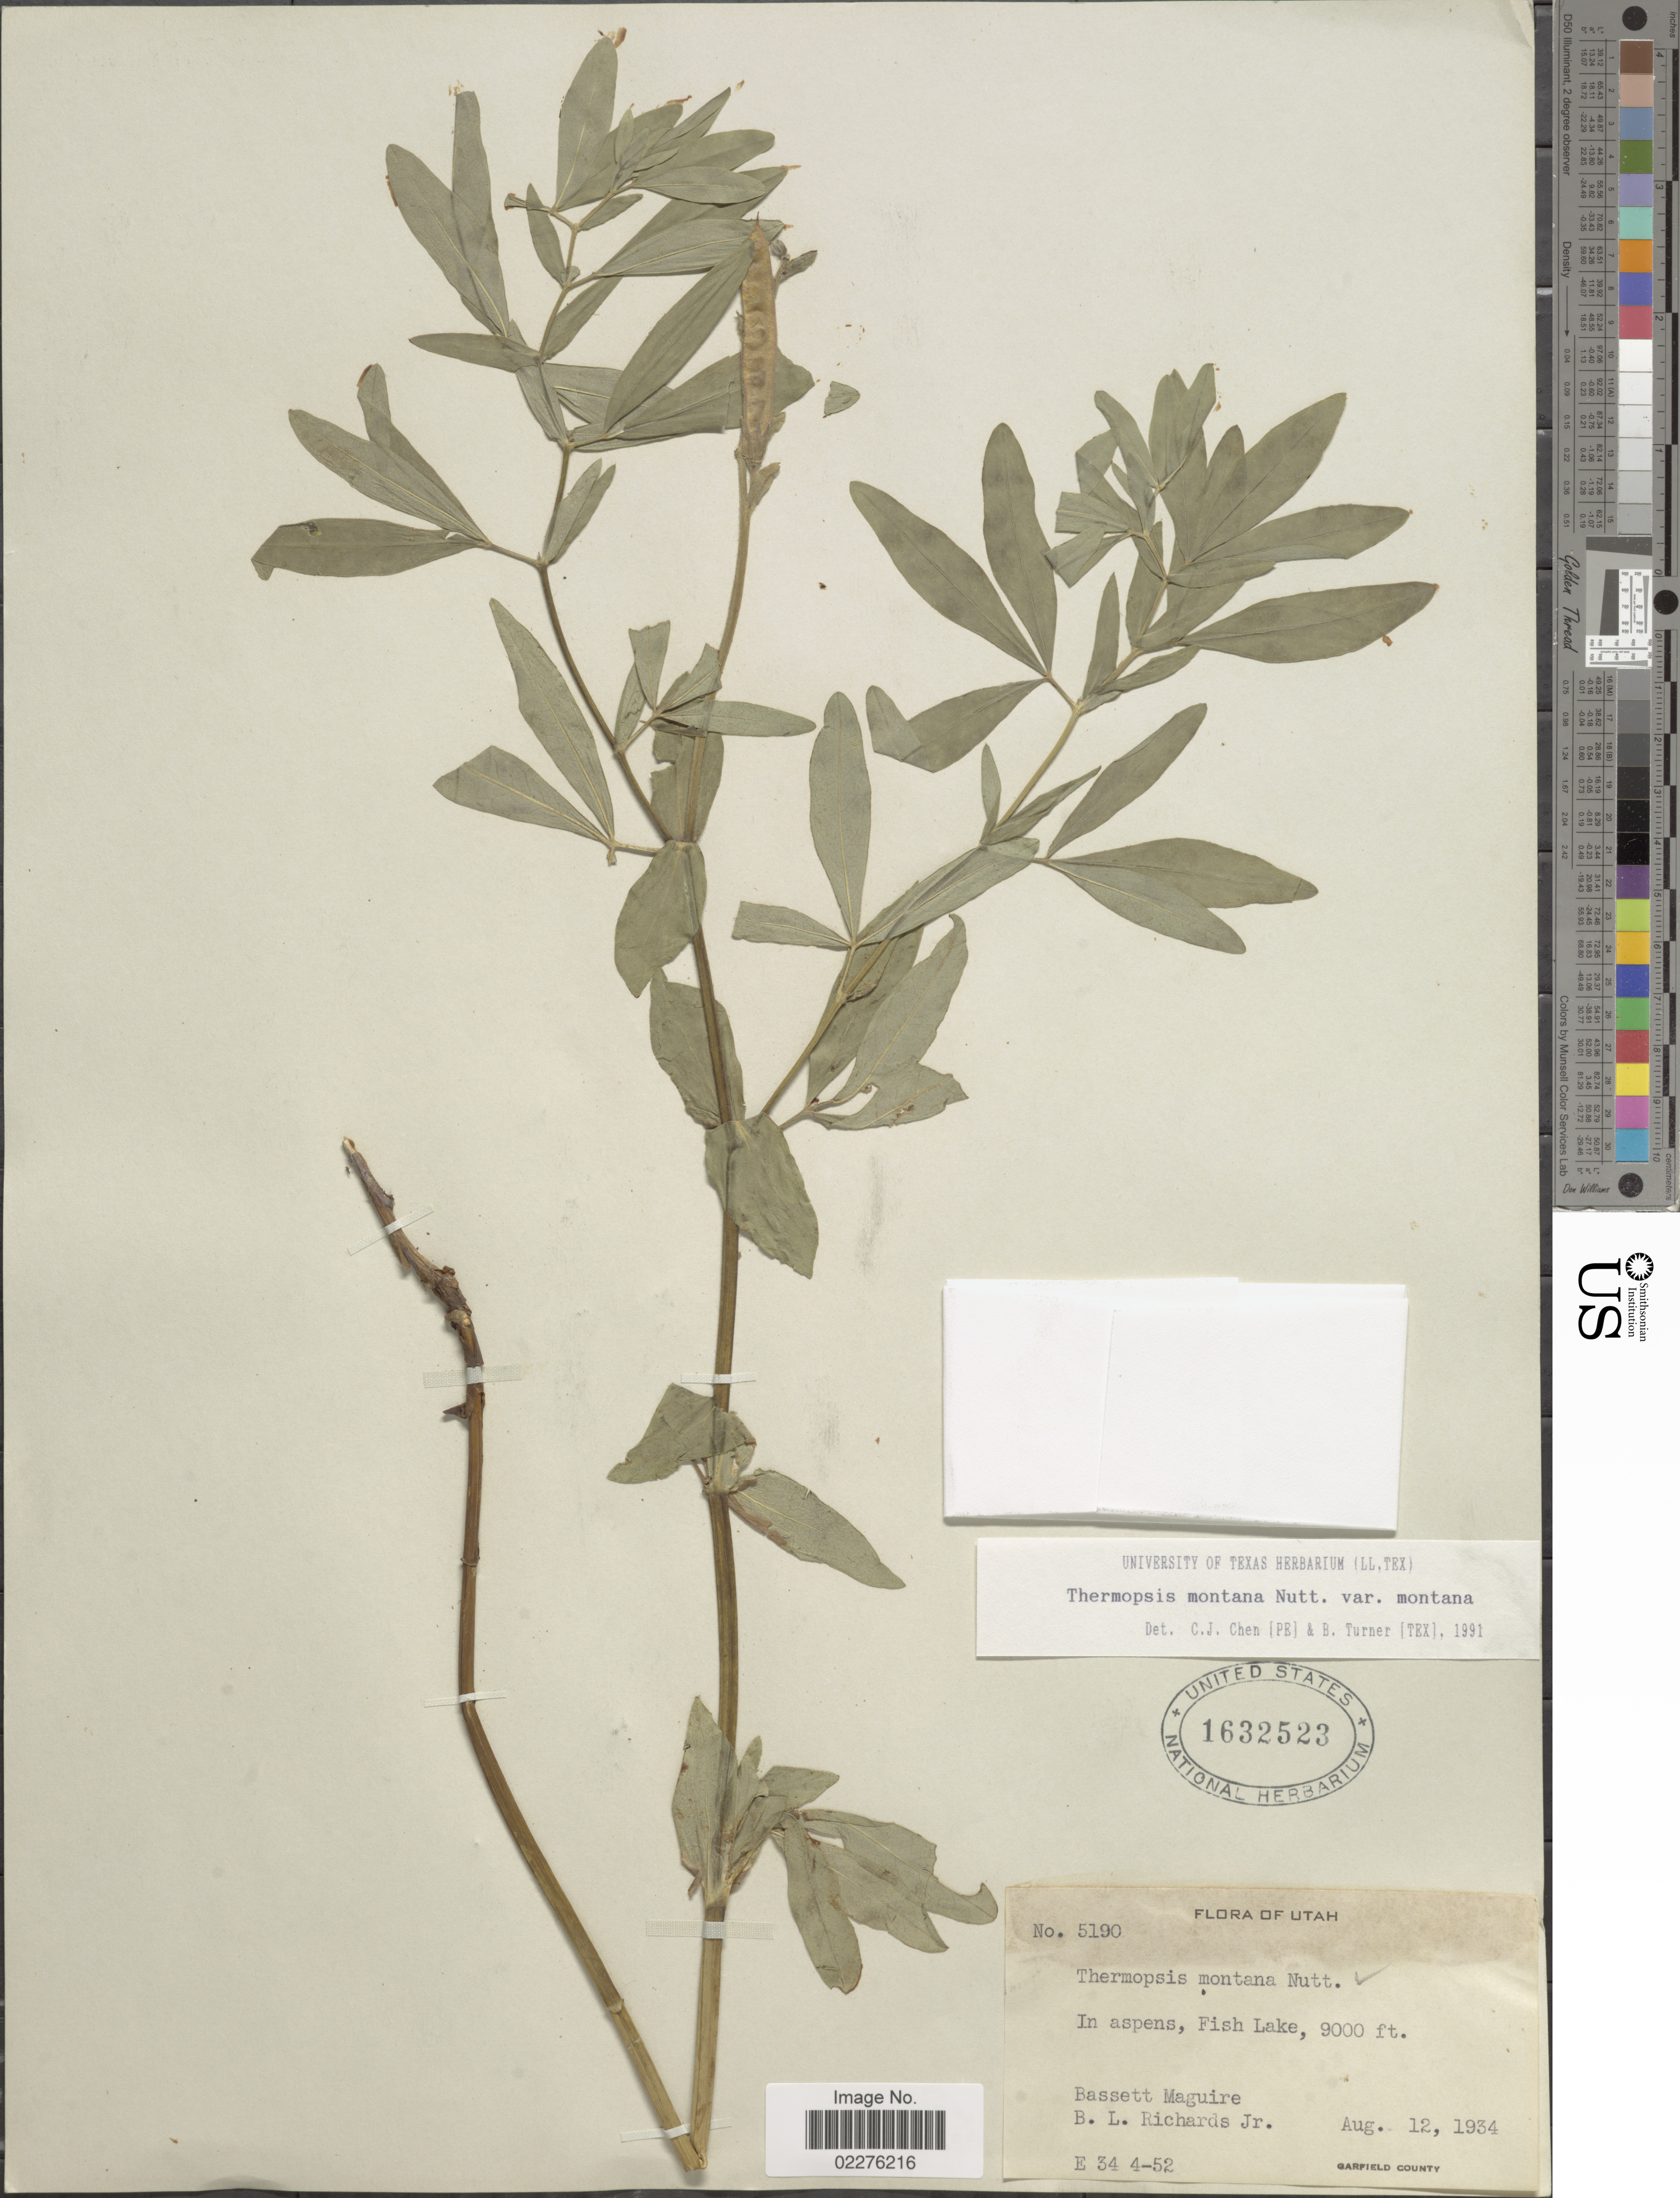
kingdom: Plantae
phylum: Tracheophyta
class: Magnoliopsida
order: Fabales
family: Fabaceae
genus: Thermopsis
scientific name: Thermopsis montana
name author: Nutt.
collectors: B. Maguire & B. Richards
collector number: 5190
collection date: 1934-08-12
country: United States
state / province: Utah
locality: In aspens, Fish Lake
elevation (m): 2743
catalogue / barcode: US 1632523